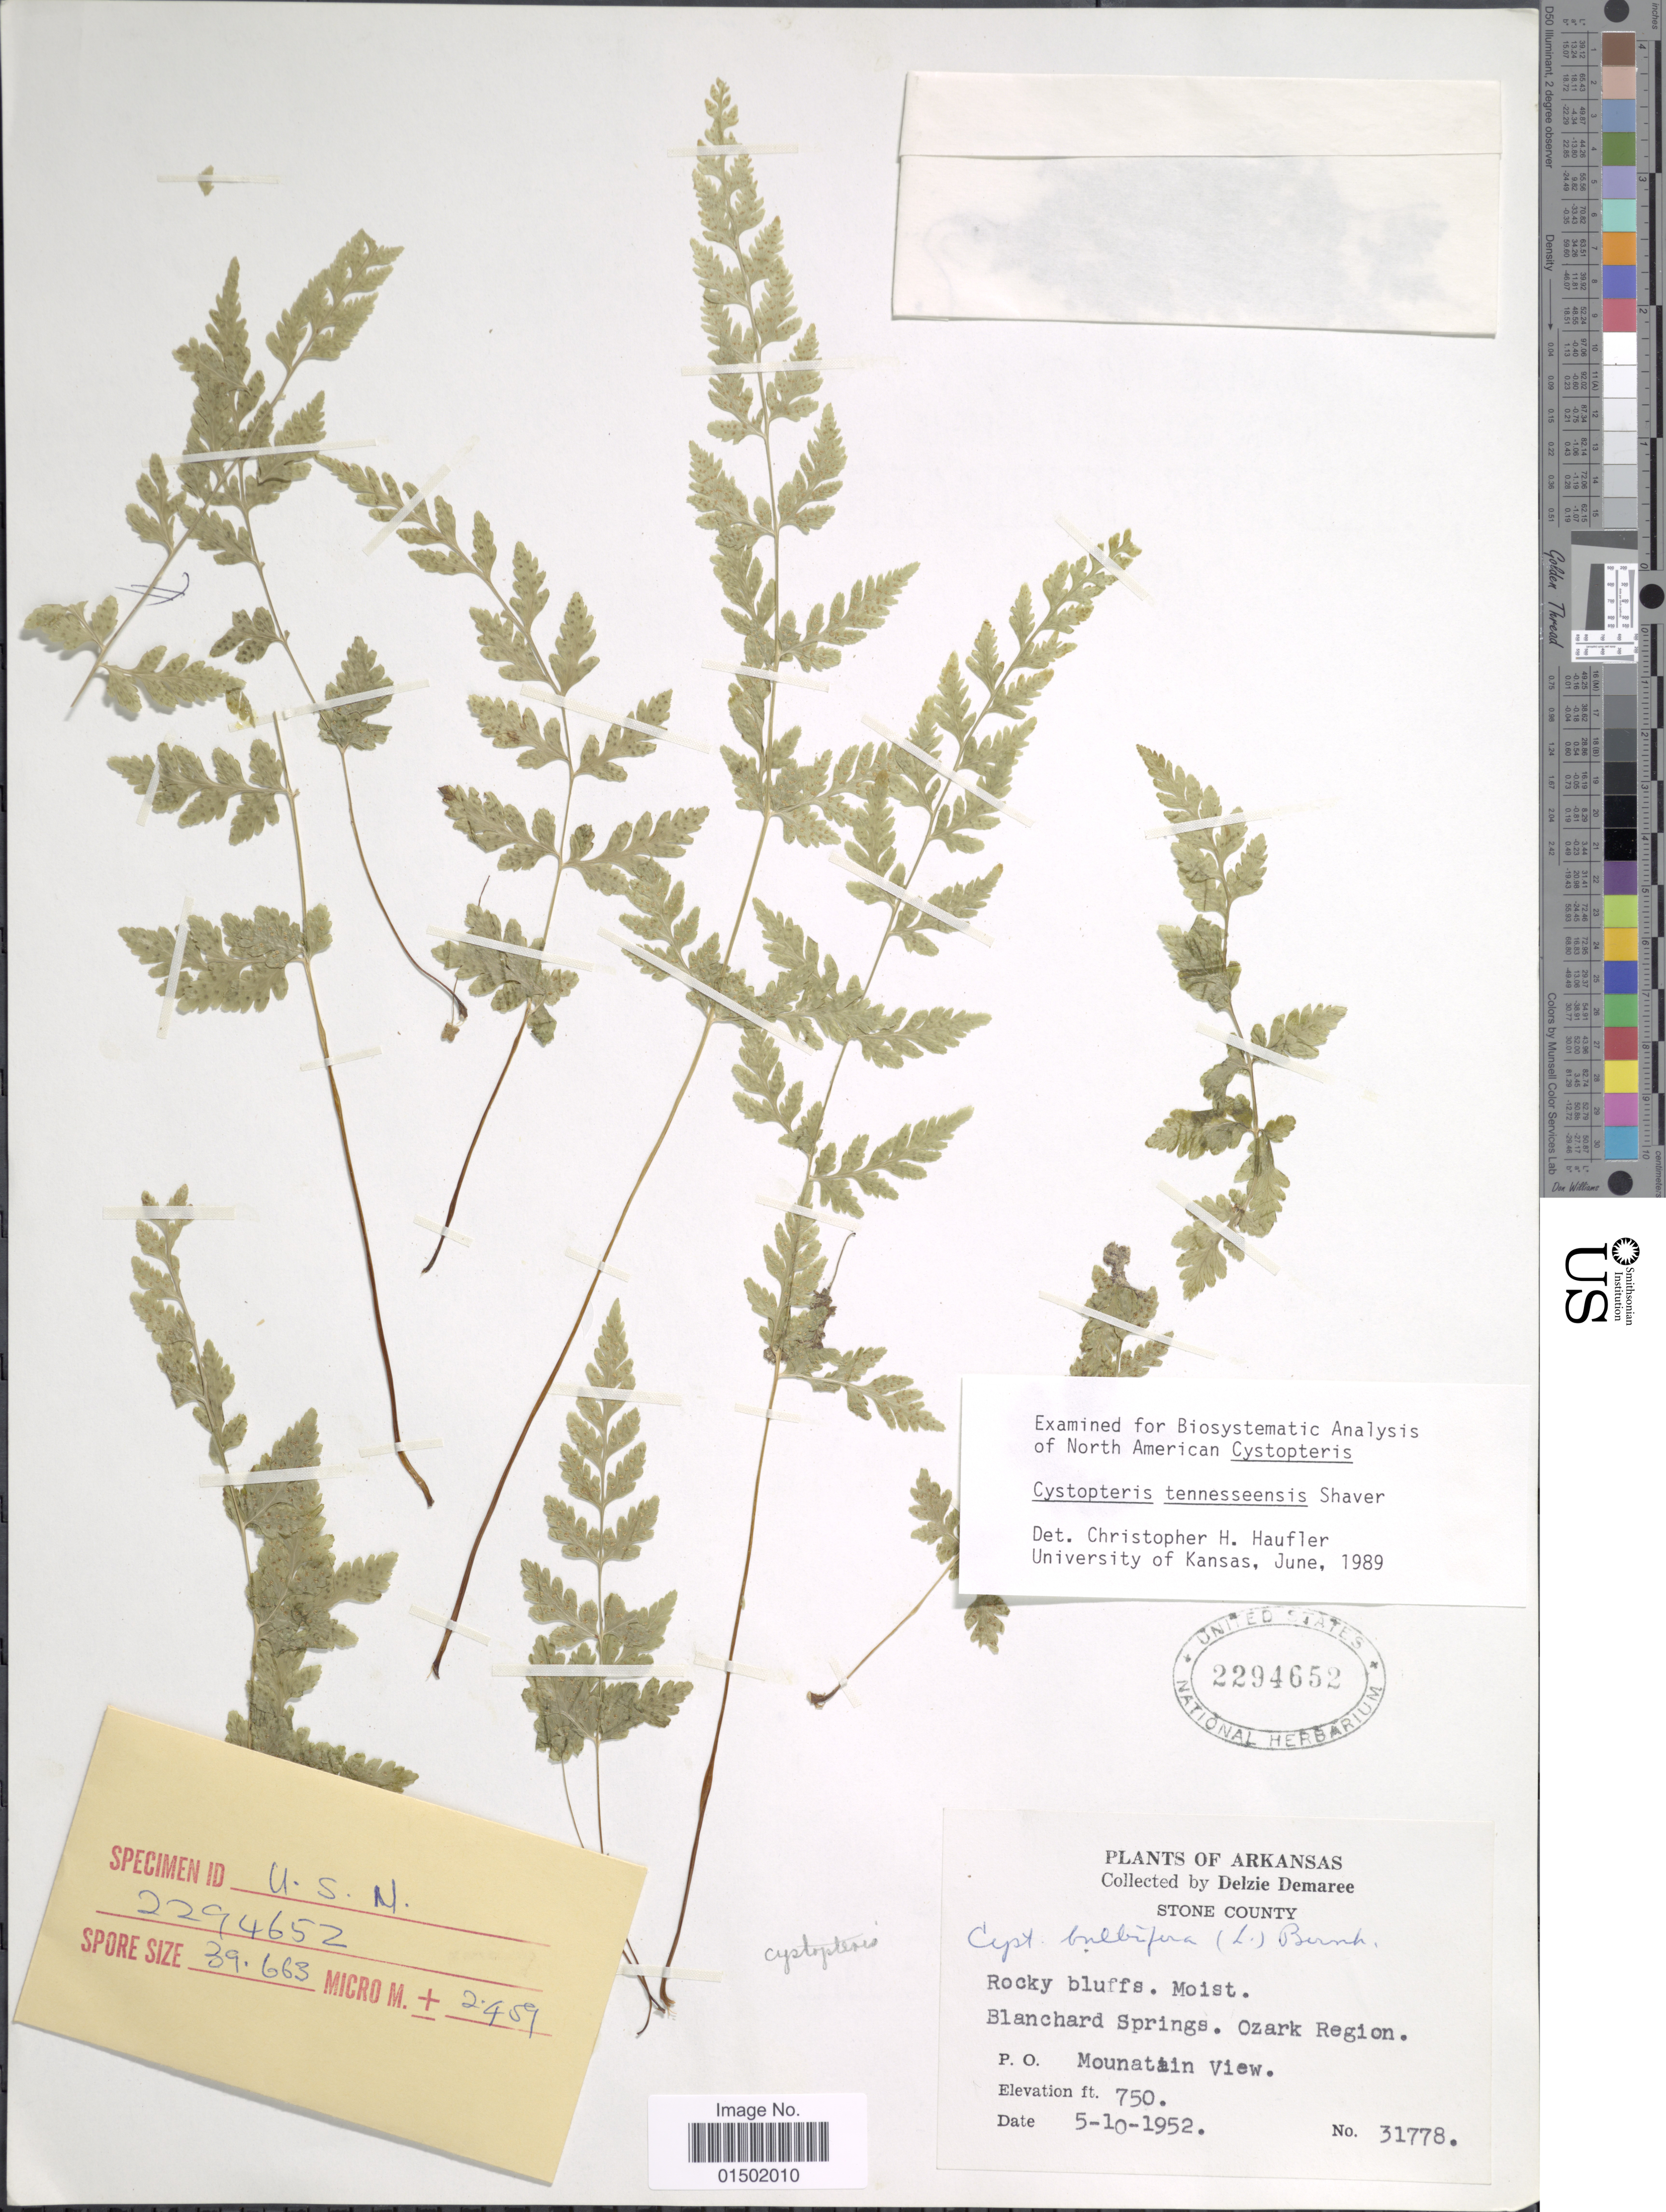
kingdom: Plantae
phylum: Tracheophyta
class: Polypodiopsida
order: Polypodiales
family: Cystopteridaceae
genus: Cystopteris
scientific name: Cystopteris tennesseensis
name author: Shaver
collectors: D. Demaree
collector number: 31778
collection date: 1952-05-10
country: United States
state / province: Arkansas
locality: Stone County. Blanchard Springs. Ozark Region. P.O. Mountain View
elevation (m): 229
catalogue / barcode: US 2294652